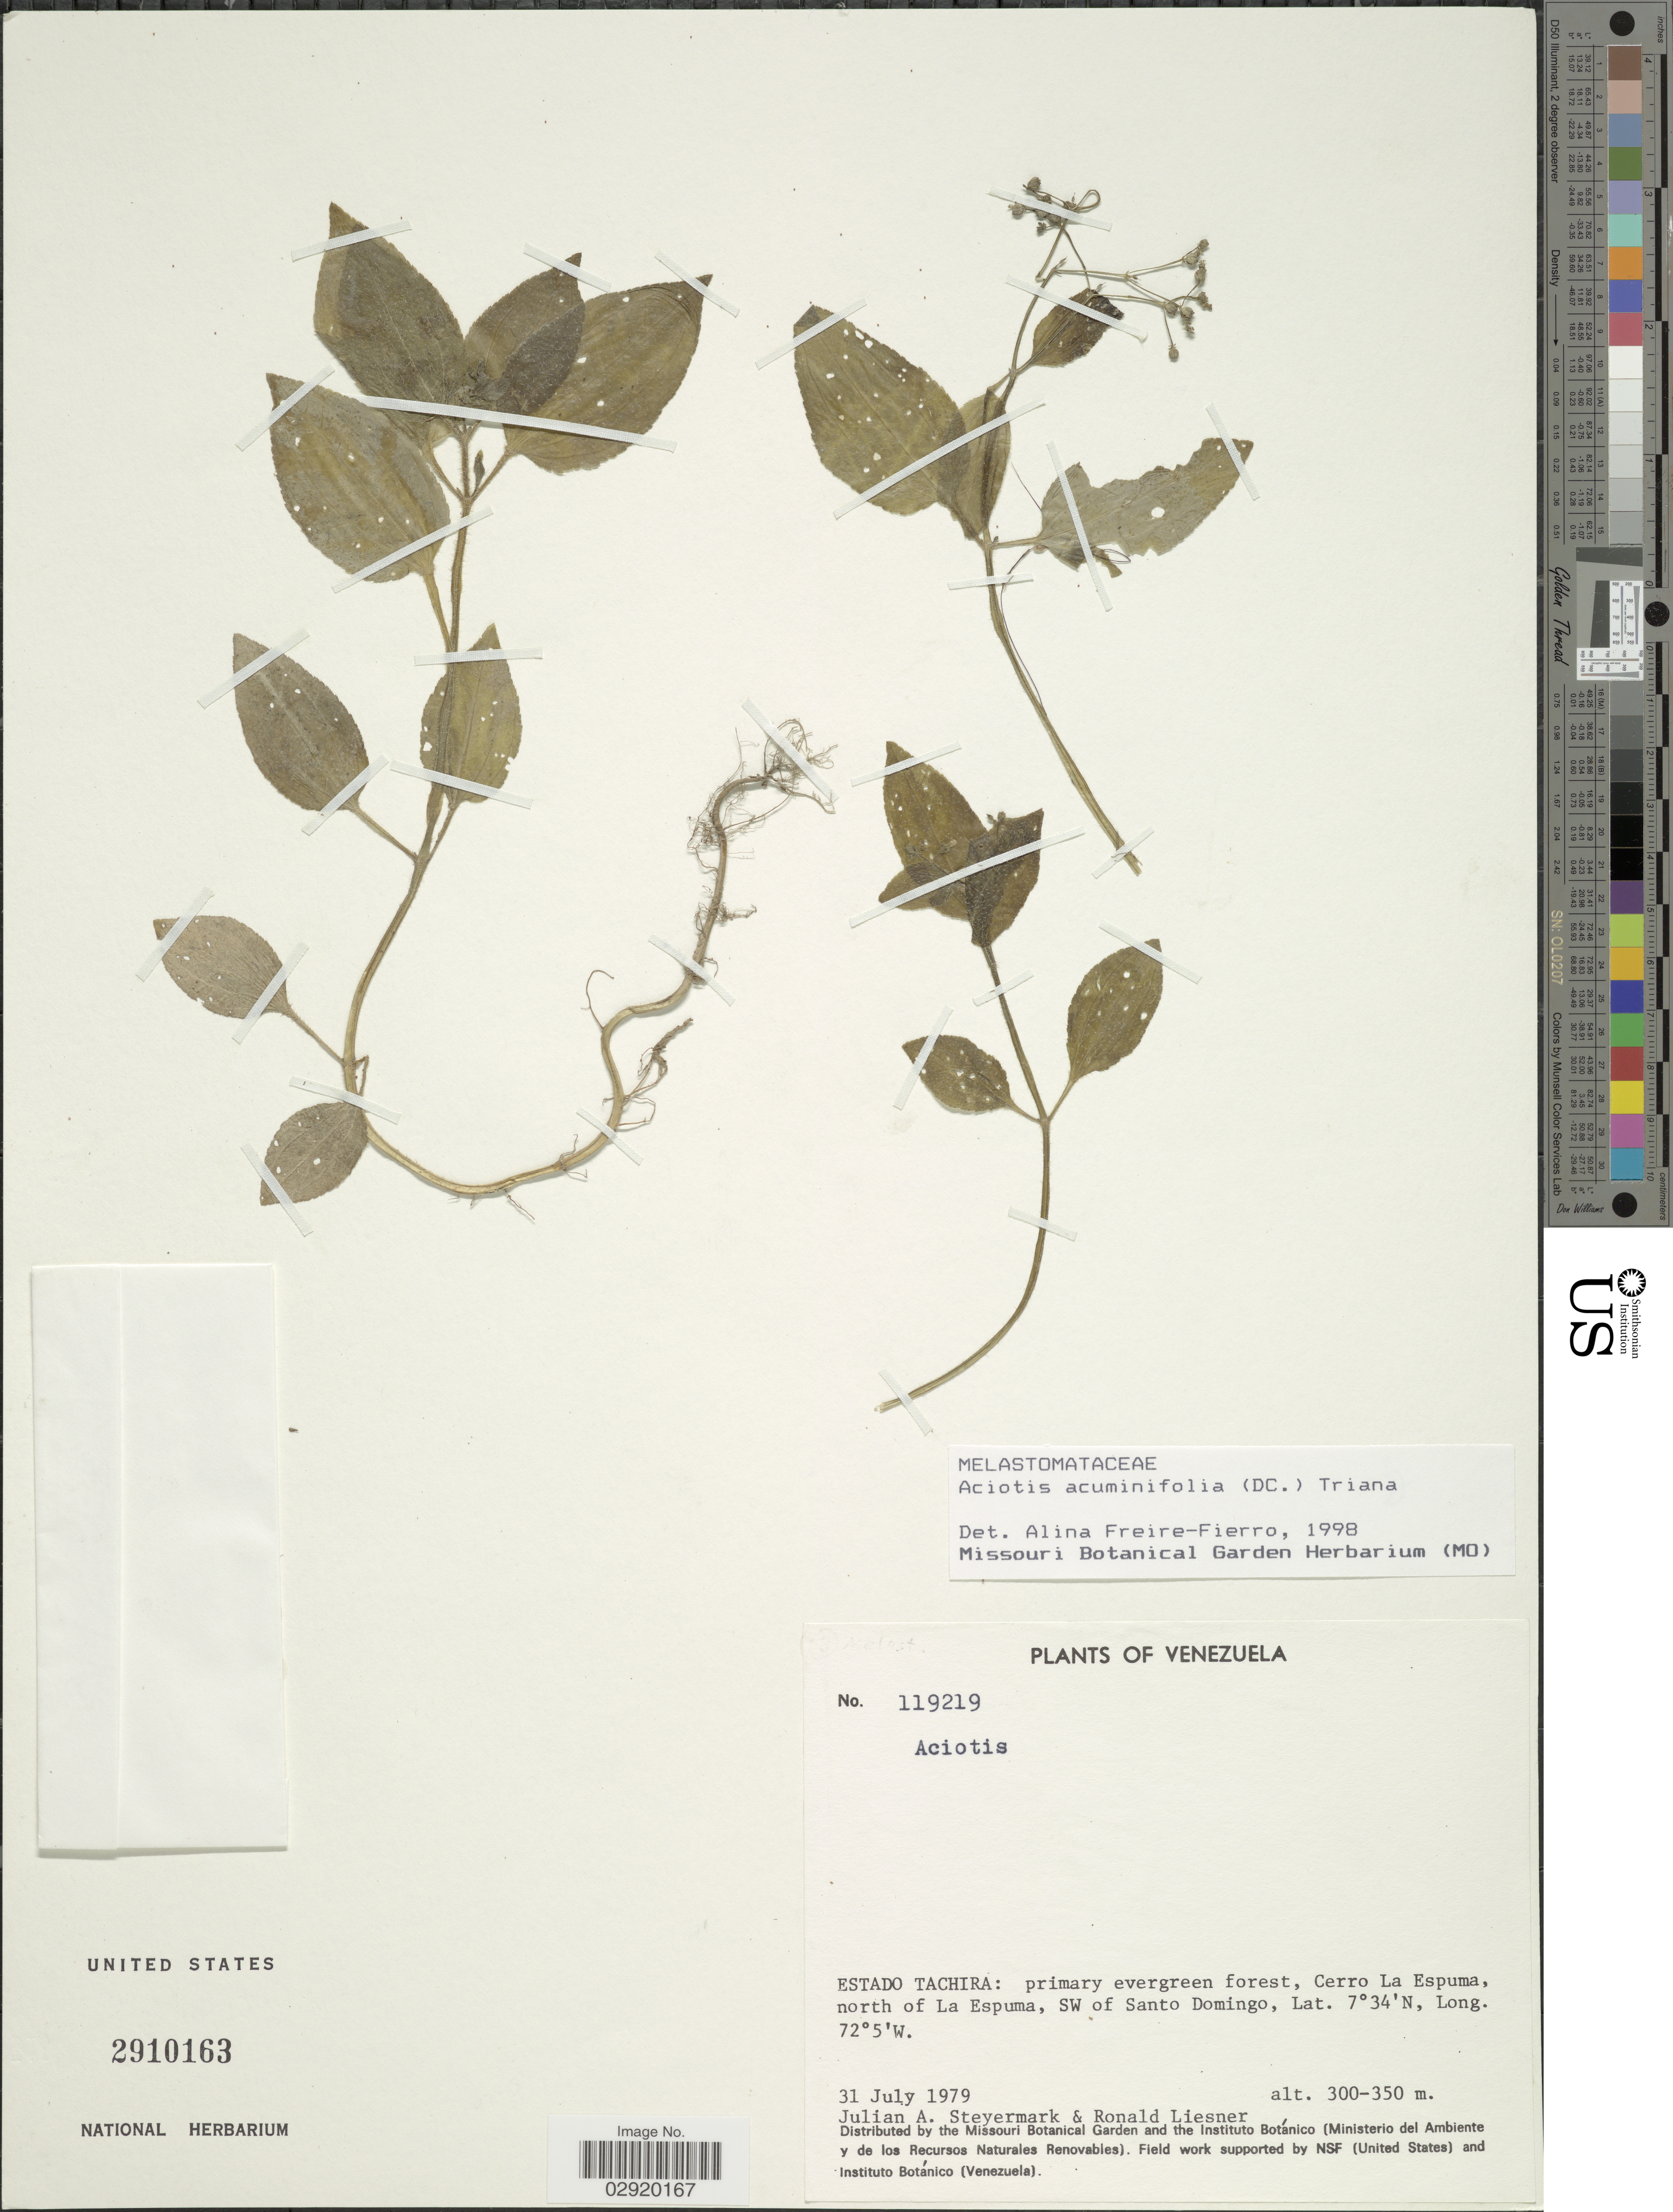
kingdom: Plantae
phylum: Tracheophyta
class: Magnoliopsida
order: Myrtales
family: Melastomataceae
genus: Aciotis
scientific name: Aciotis sp.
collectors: J. Steyermark & R. L. Liesner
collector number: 119219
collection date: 1979-07-31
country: Venezuela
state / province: Tachira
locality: Primary evergreen forest, Cerro La Espuma, north of La Espuma, SW of Santo Domingo.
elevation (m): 300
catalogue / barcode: US 2910163